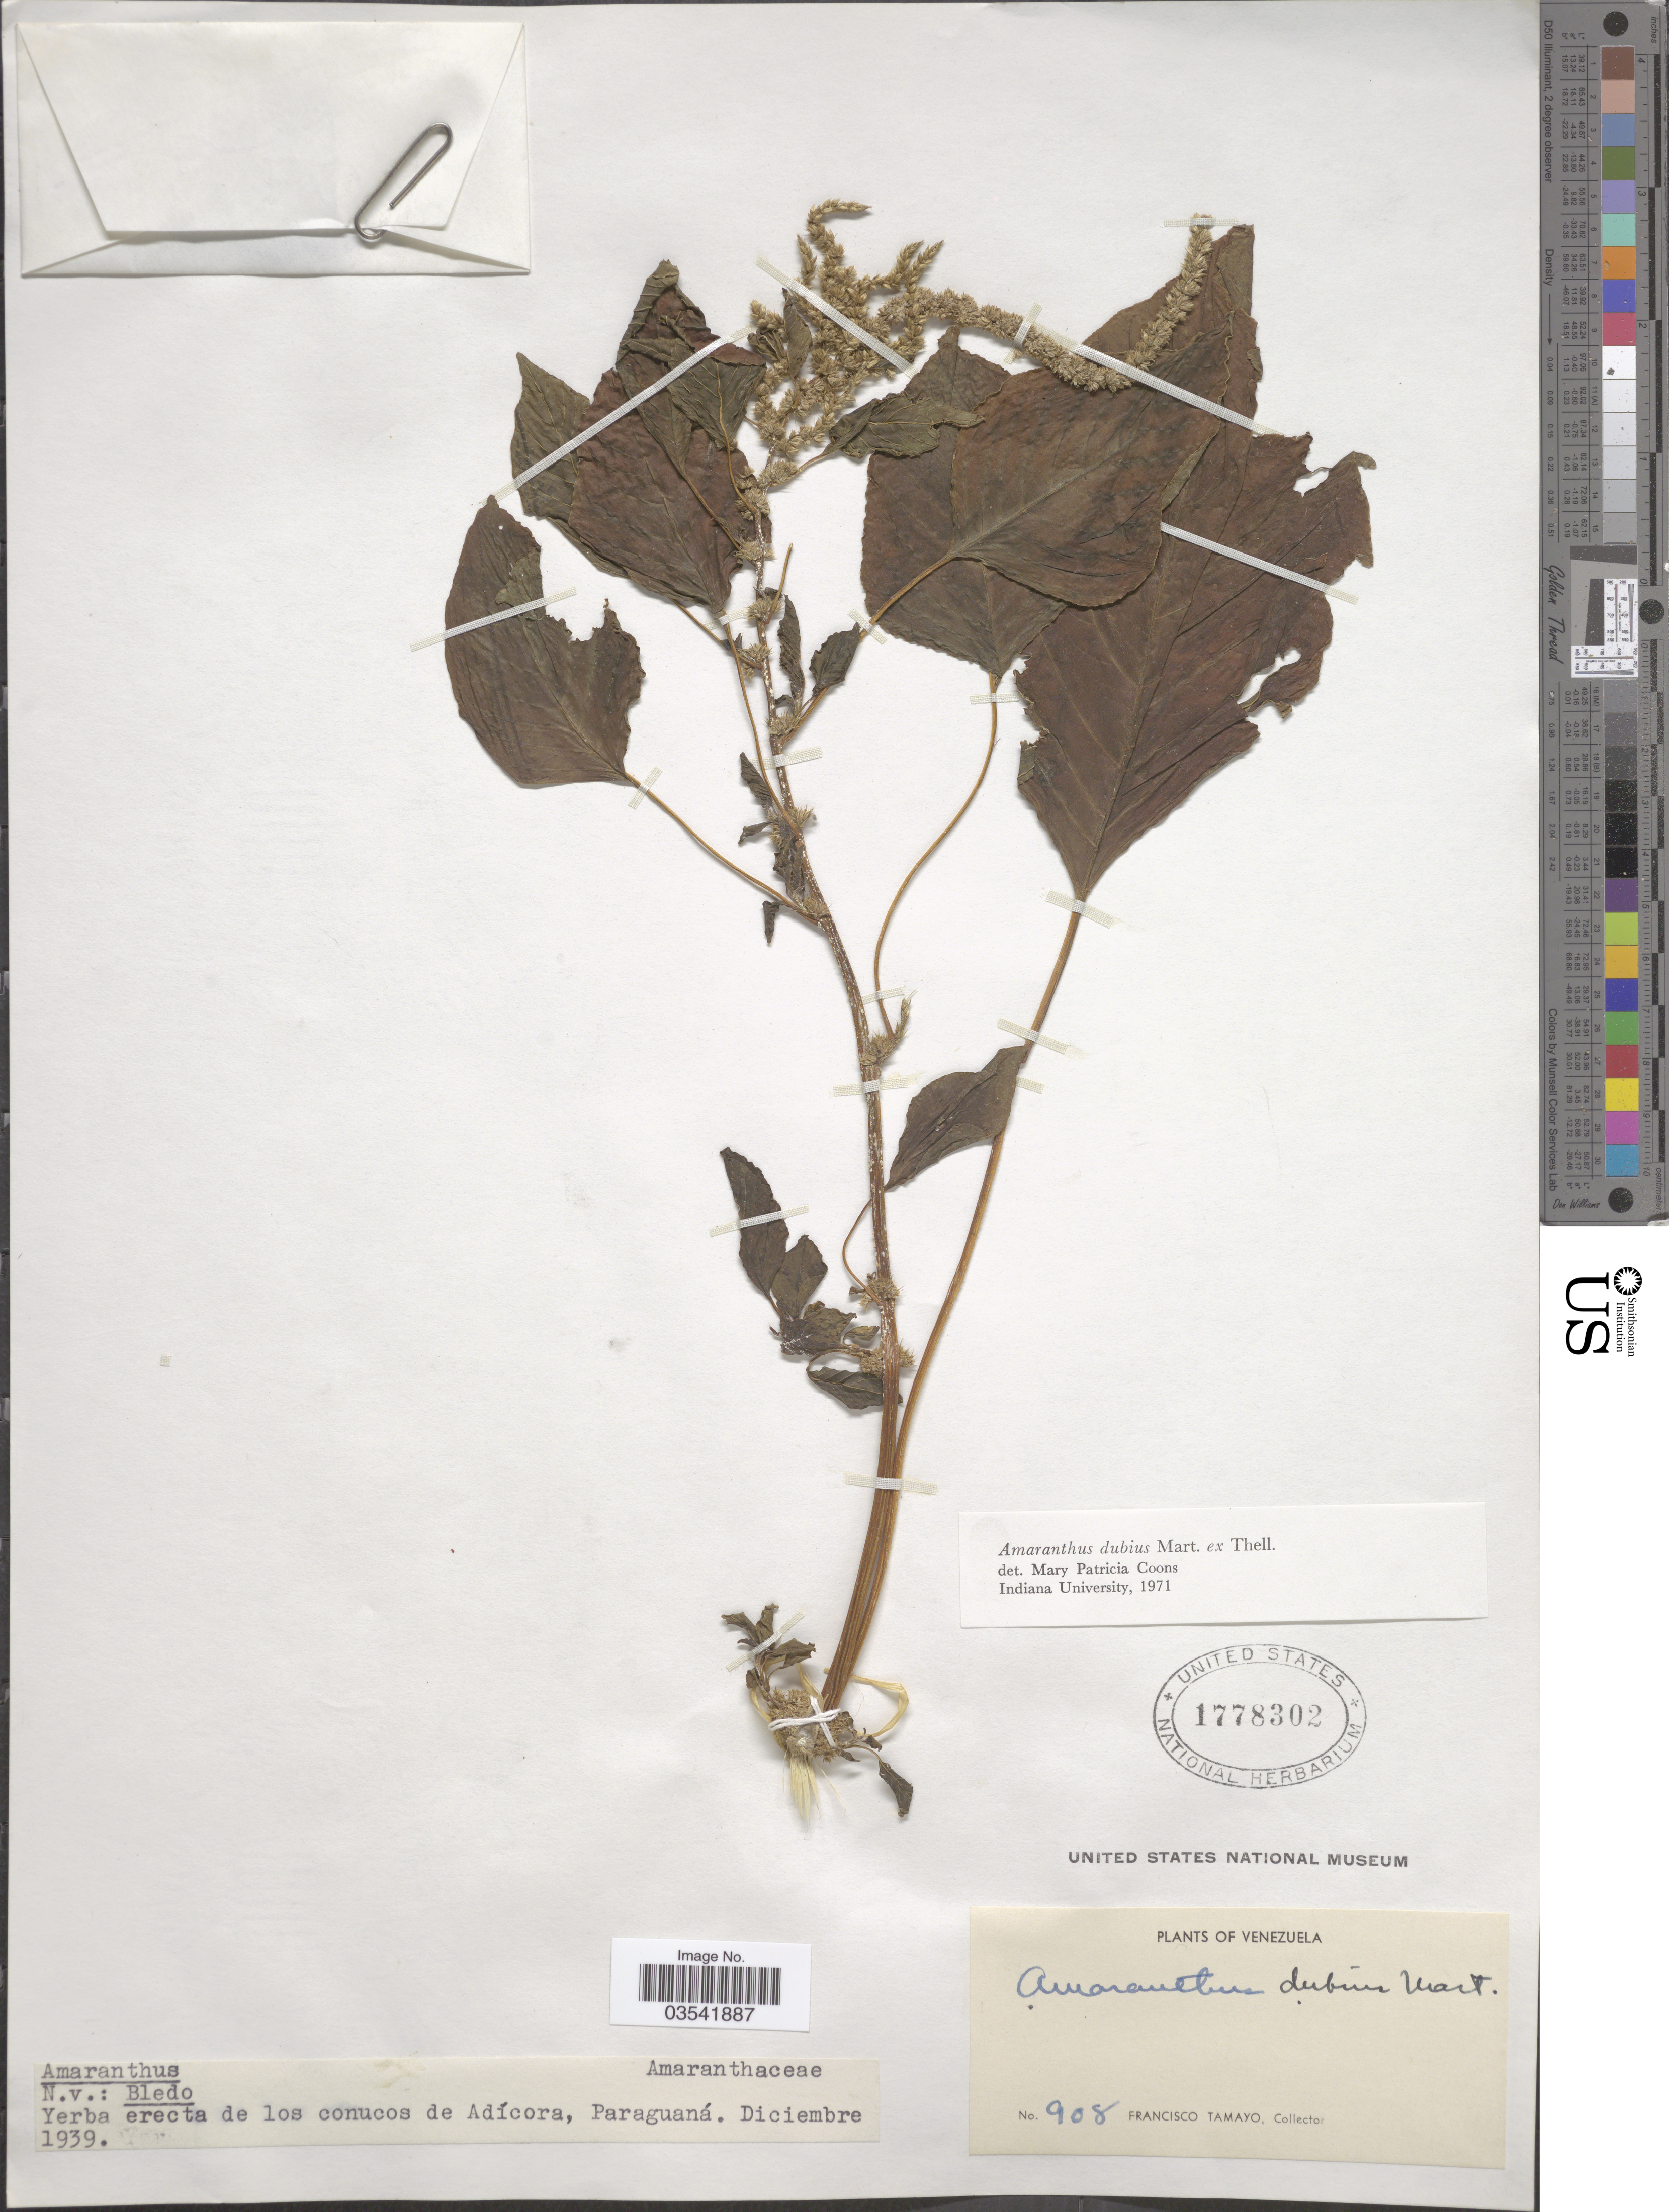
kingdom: Plantae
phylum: Tracheophyta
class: Magnoliopsida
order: Caryophyllales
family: Amaranthaceae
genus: Amaranthus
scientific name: Amaranthus dubius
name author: Mart. ex Thell.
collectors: F. Tamayo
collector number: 908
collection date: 1939-12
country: Venezuela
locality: Yerba erecta de los conucos de Adícora, Paraguaná.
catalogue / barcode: US 1778302